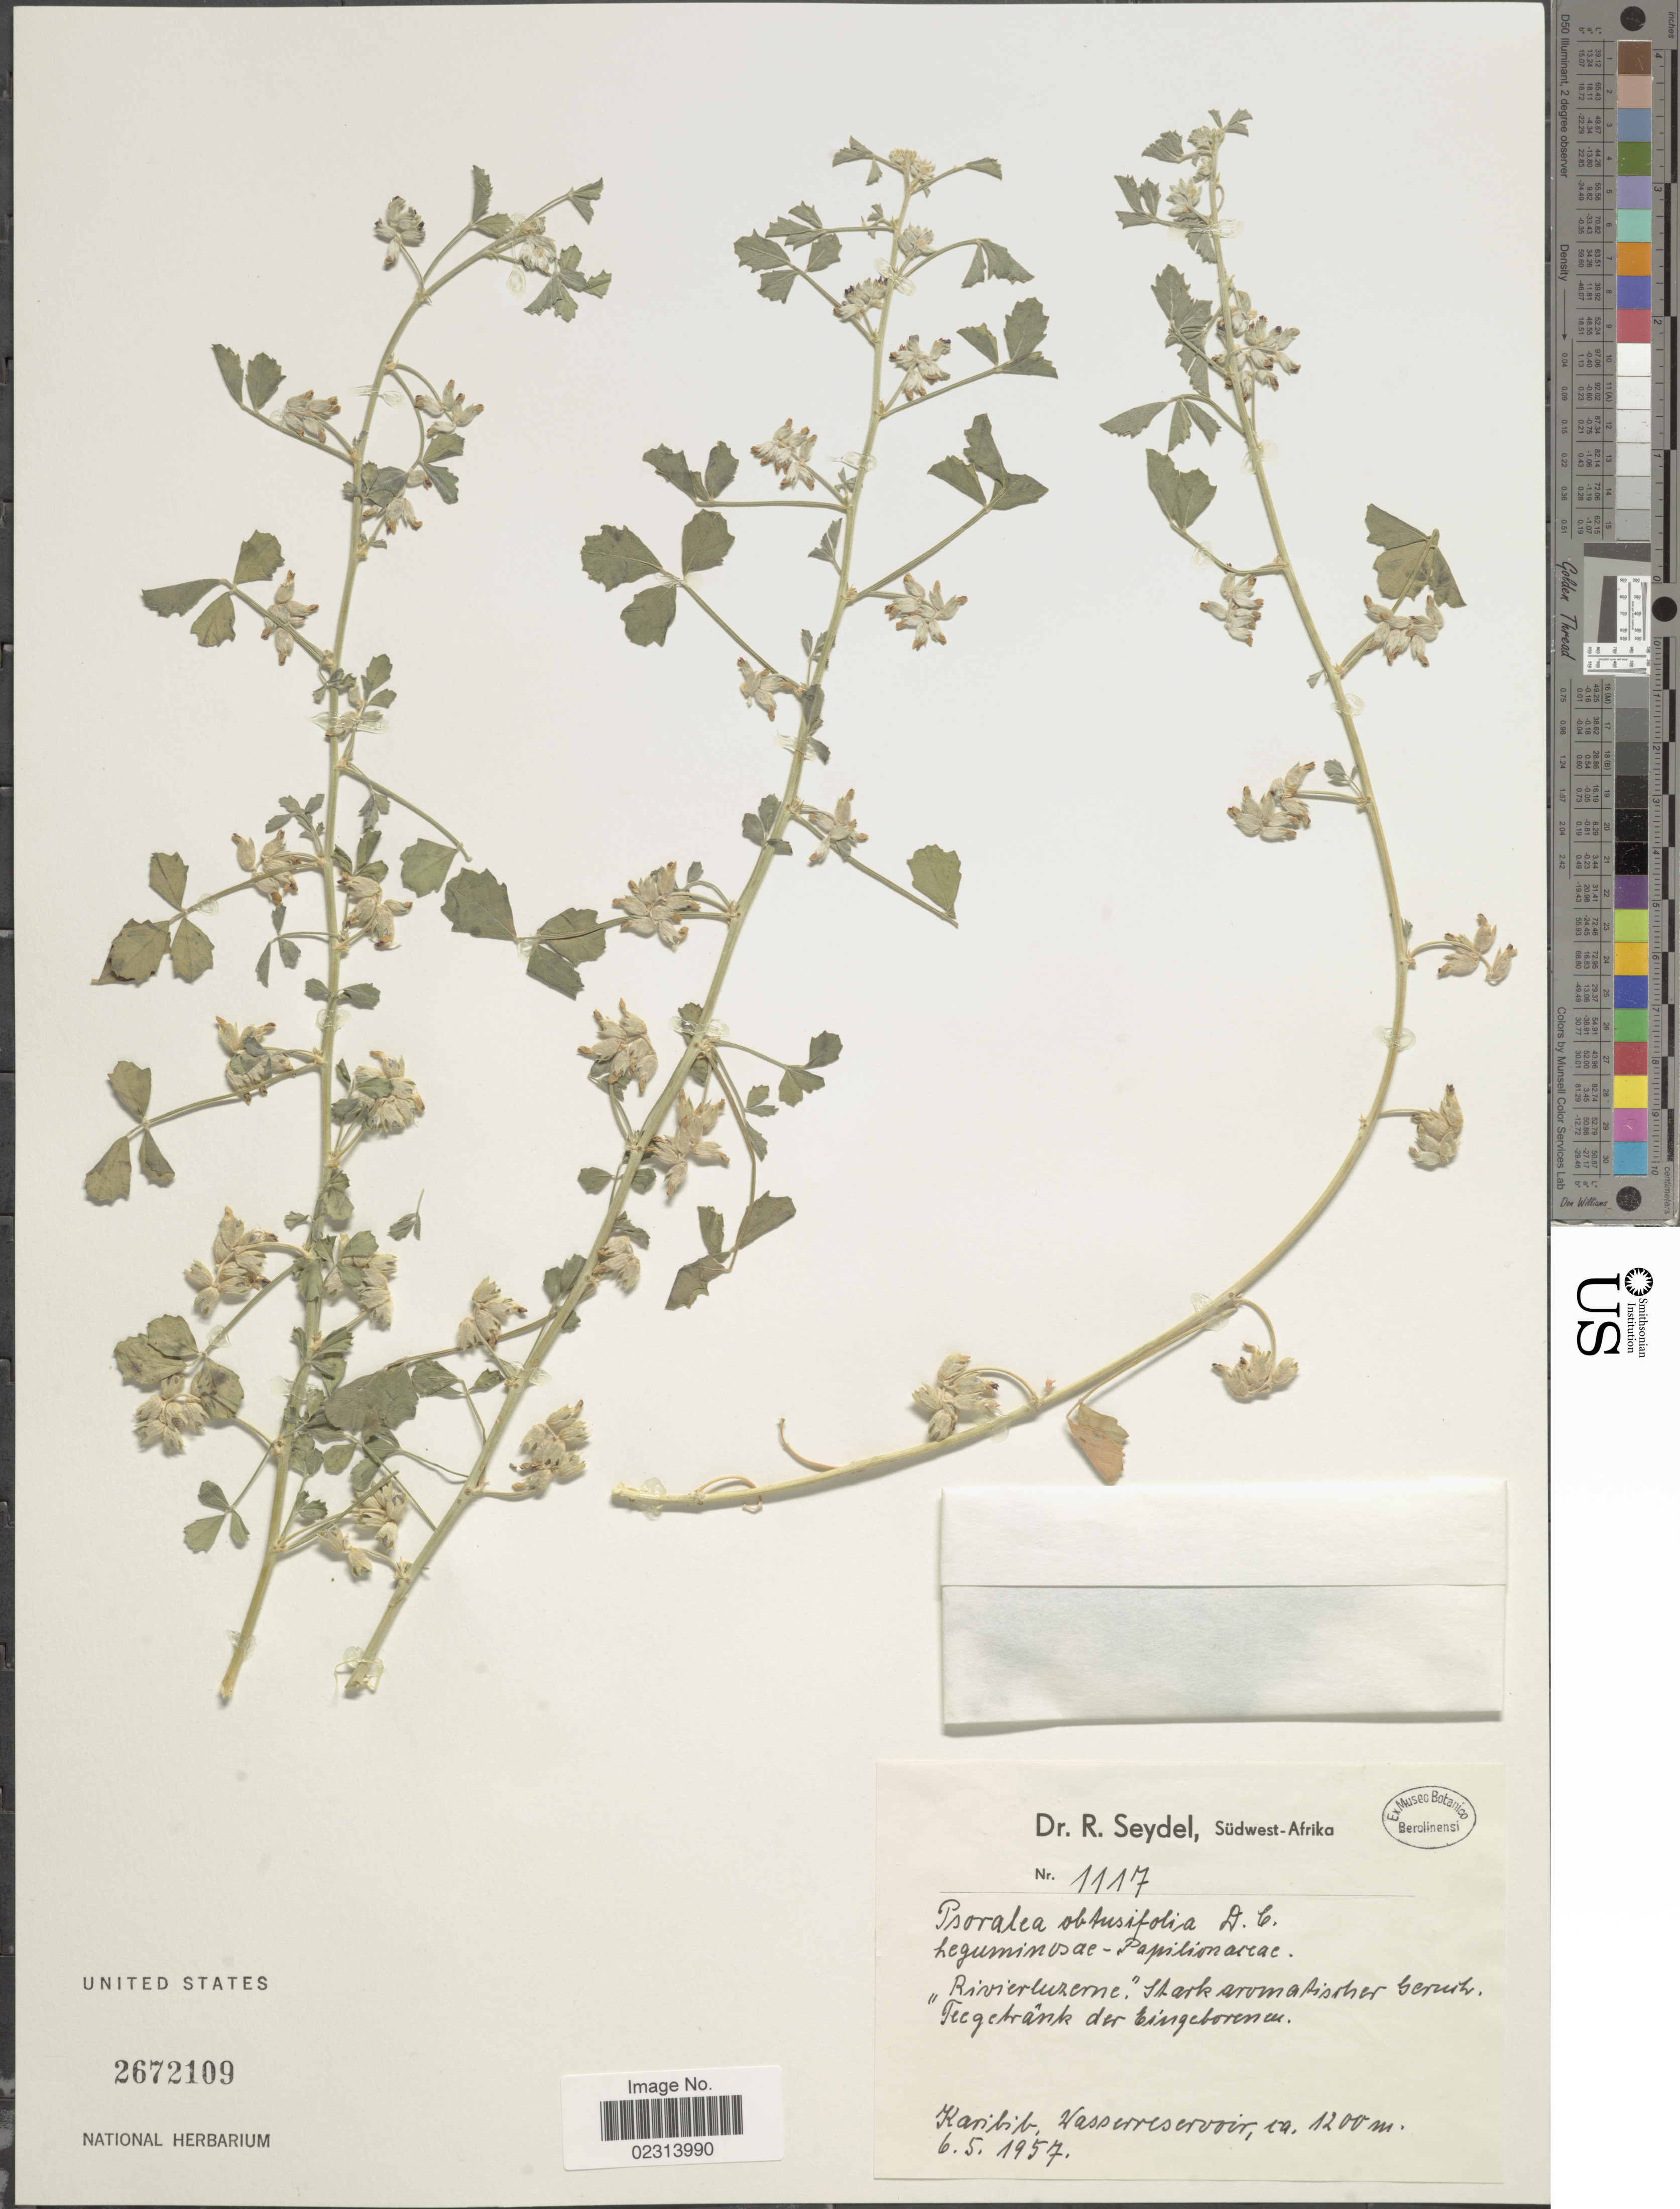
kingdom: Plantae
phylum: Tracheophyta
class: Magnoliopsida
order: Fabales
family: Fabaceae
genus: Cullen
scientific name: Cullen tomentosum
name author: (Thunb.) J.W. Grimes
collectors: R. Seydel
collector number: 1117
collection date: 1957-05-06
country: Namibia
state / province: Erongo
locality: Wasserreservoir [water reservoir], Karbib, Sudwest-Afrika [Southwest Africa]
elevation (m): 1200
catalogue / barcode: US 2672109